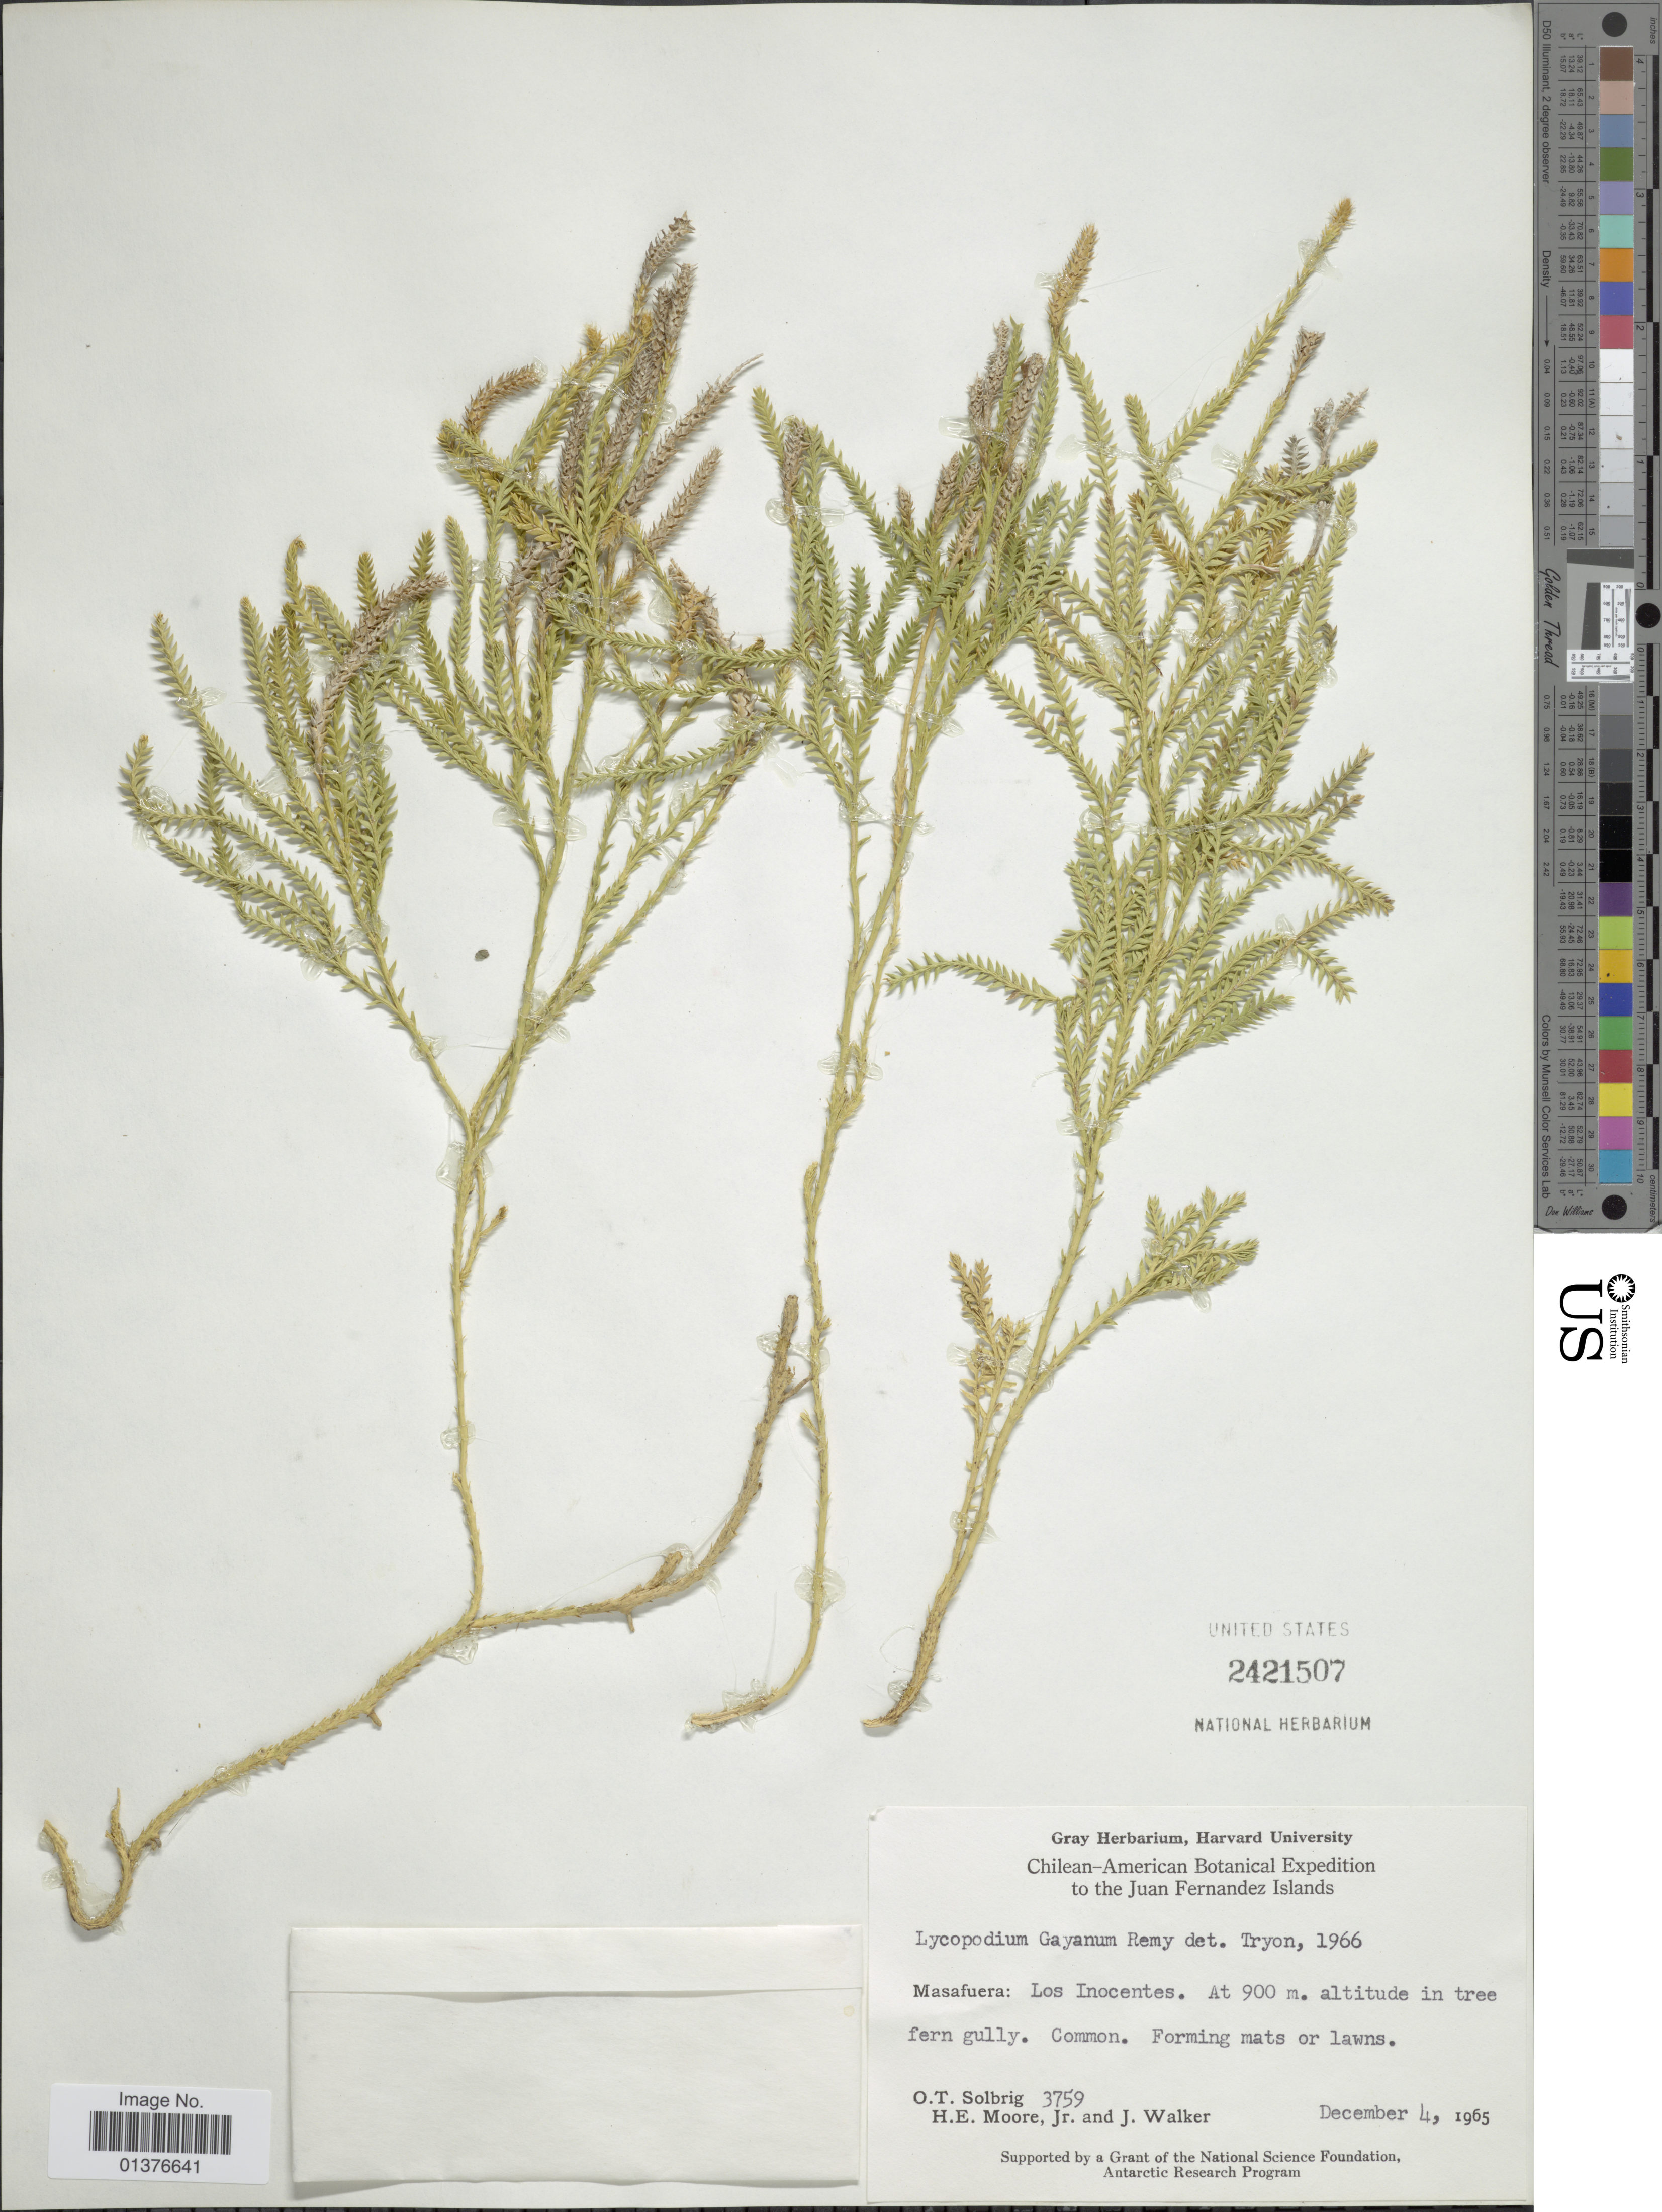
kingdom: Plantae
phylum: Tracheophyta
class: Lycopodiopsida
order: Lycopodiales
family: Lycopodiaceae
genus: Diphasium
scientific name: Diphasium jussiaei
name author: (Desv.) C. Presl ex Rothm.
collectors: O. T. Solbrig, H. Moore & J. Walker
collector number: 3759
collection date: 1965-12-04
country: Chile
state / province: Valparaíso (V)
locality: Juan Fernandez Islands, Masafuera: Los Inocentes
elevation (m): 900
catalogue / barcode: US 2421507